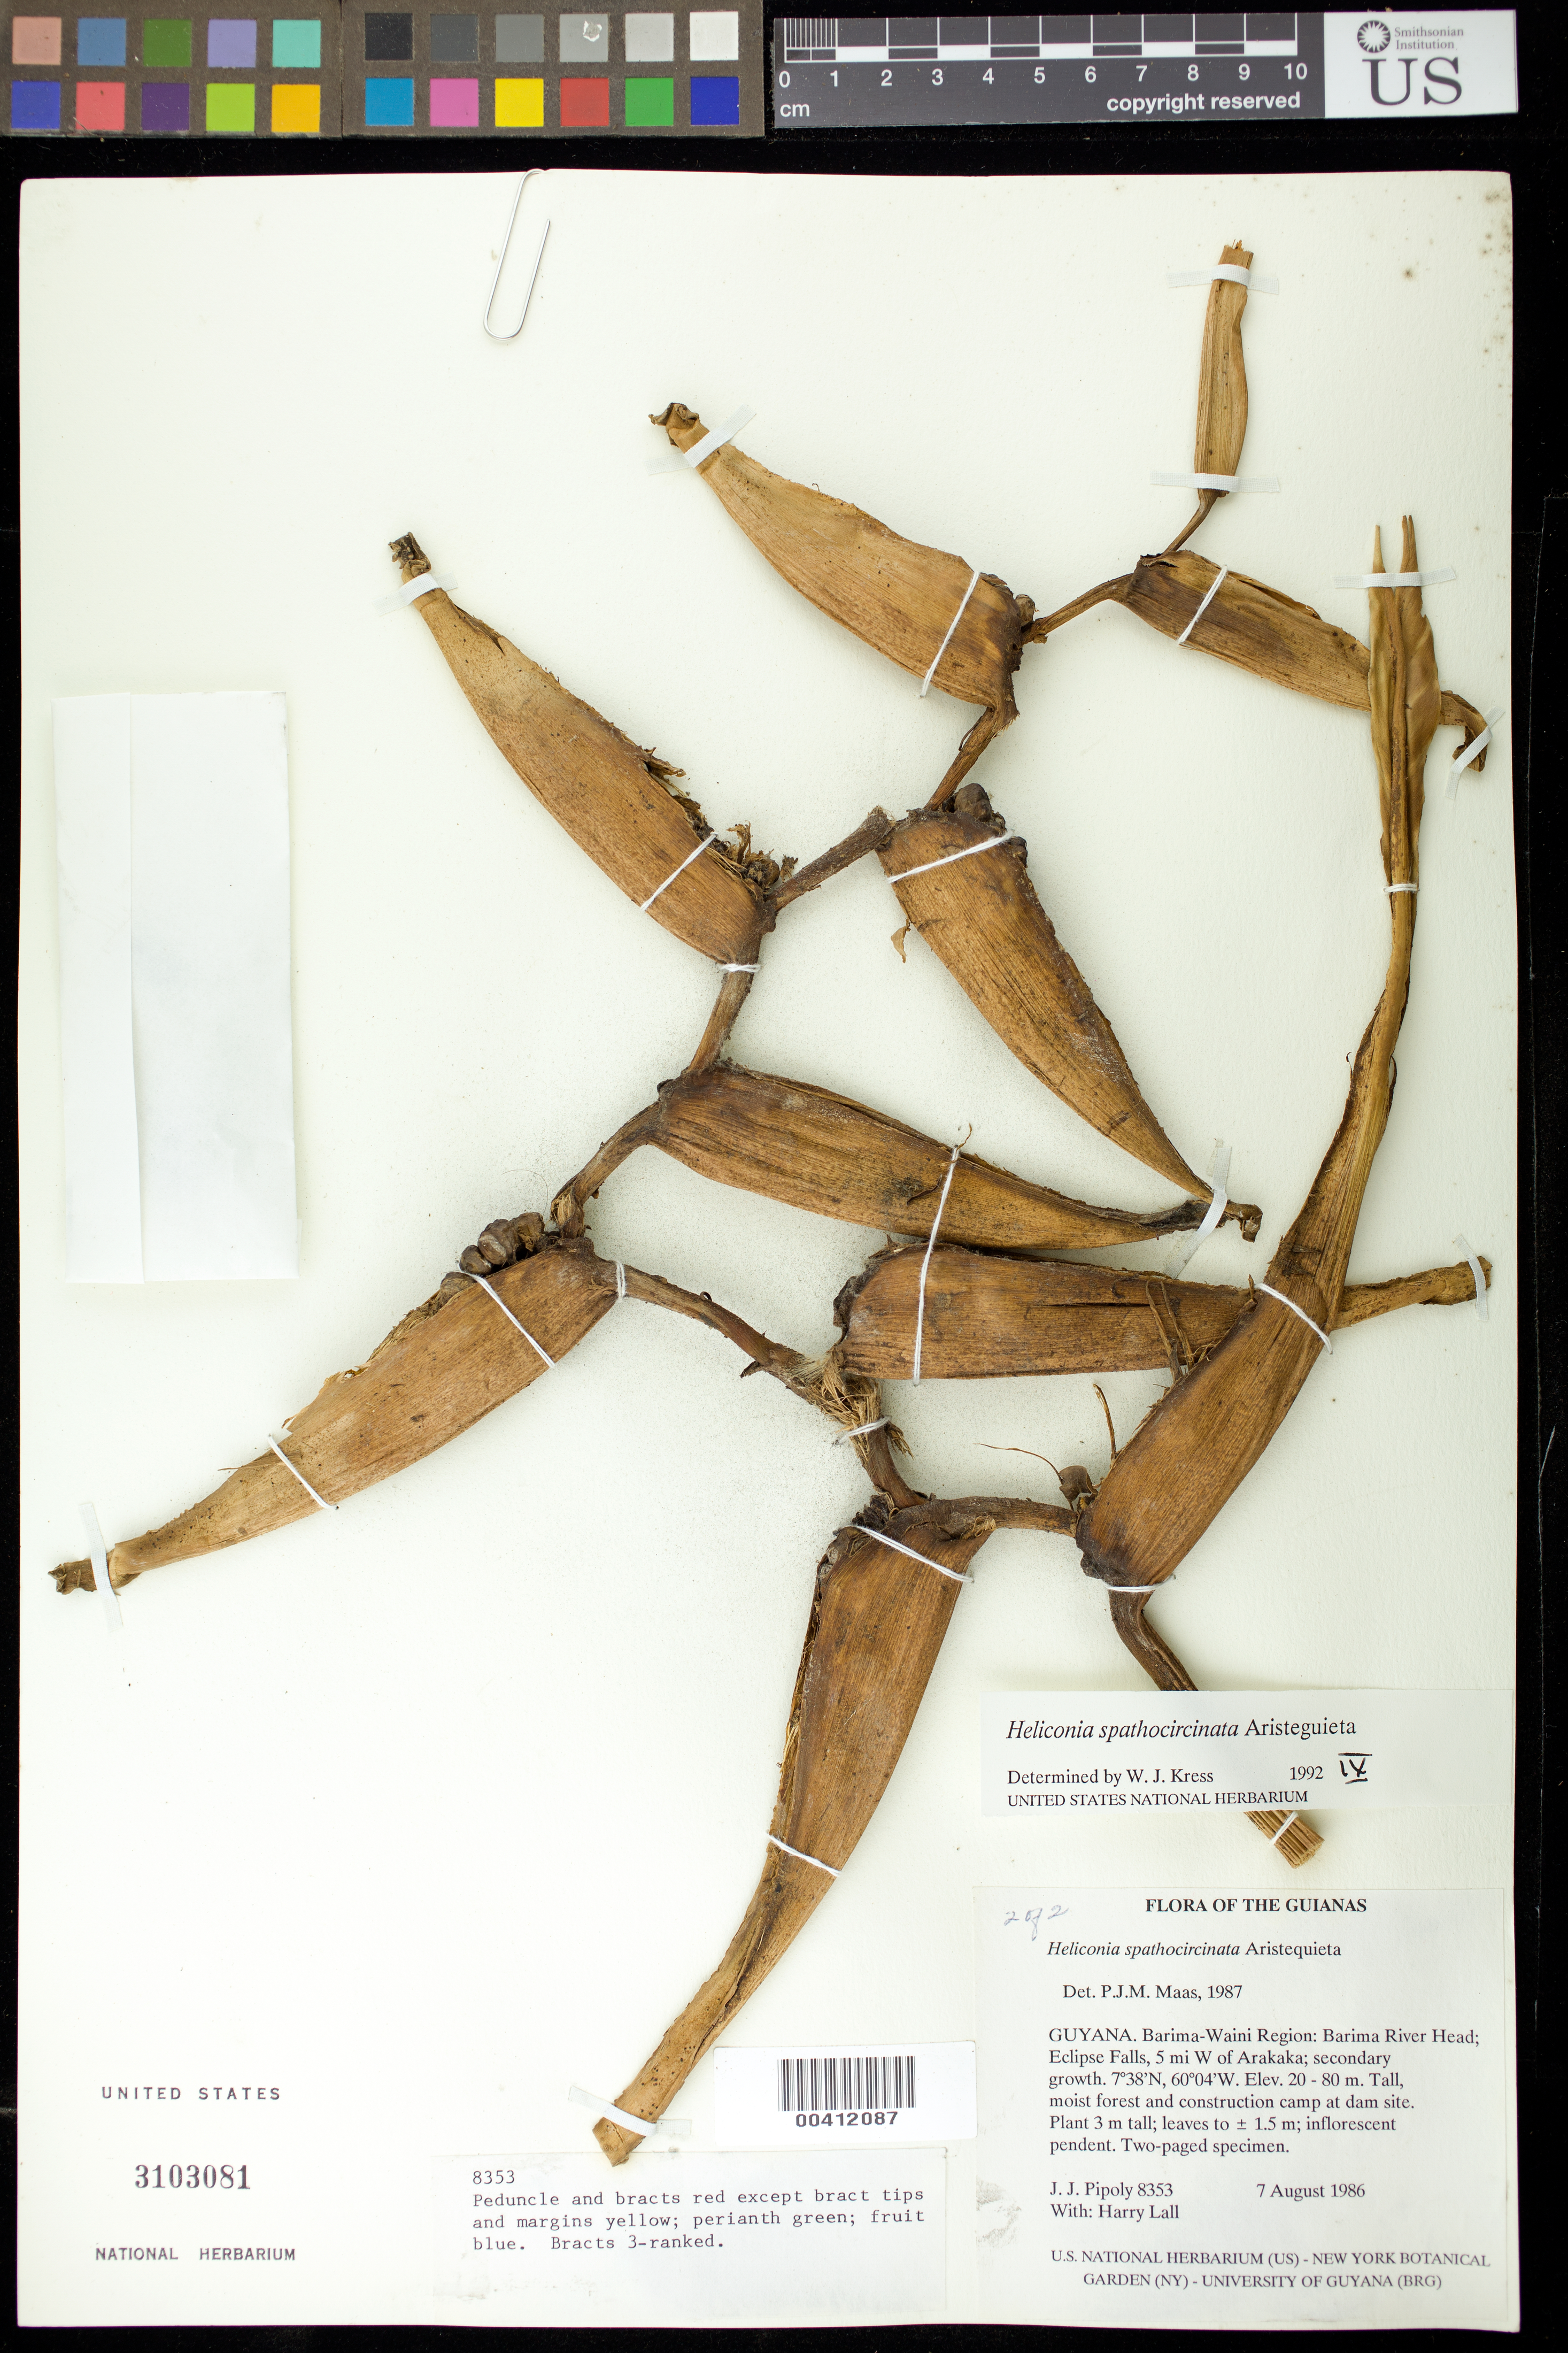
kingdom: Plantae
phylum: Tracheophyta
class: Liliopsida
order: Zingiberales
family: Heliconiaceae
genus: Heliconia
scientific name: Heliconia spathocircinata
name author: Aristeg.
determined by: Kress, W. J., (US), Smithsonian Institution - National Museum of Natural History (UNITED STATES)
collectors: J. J. Pipoly & H. Lall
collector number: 8353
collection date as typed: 07 Aug 1986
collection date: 1986-08-07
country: Guyana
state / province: Barima-Waini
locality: Barima river head, eclipse falls, 5 mi w of arakaka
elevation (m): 20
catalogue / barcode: US 3103081